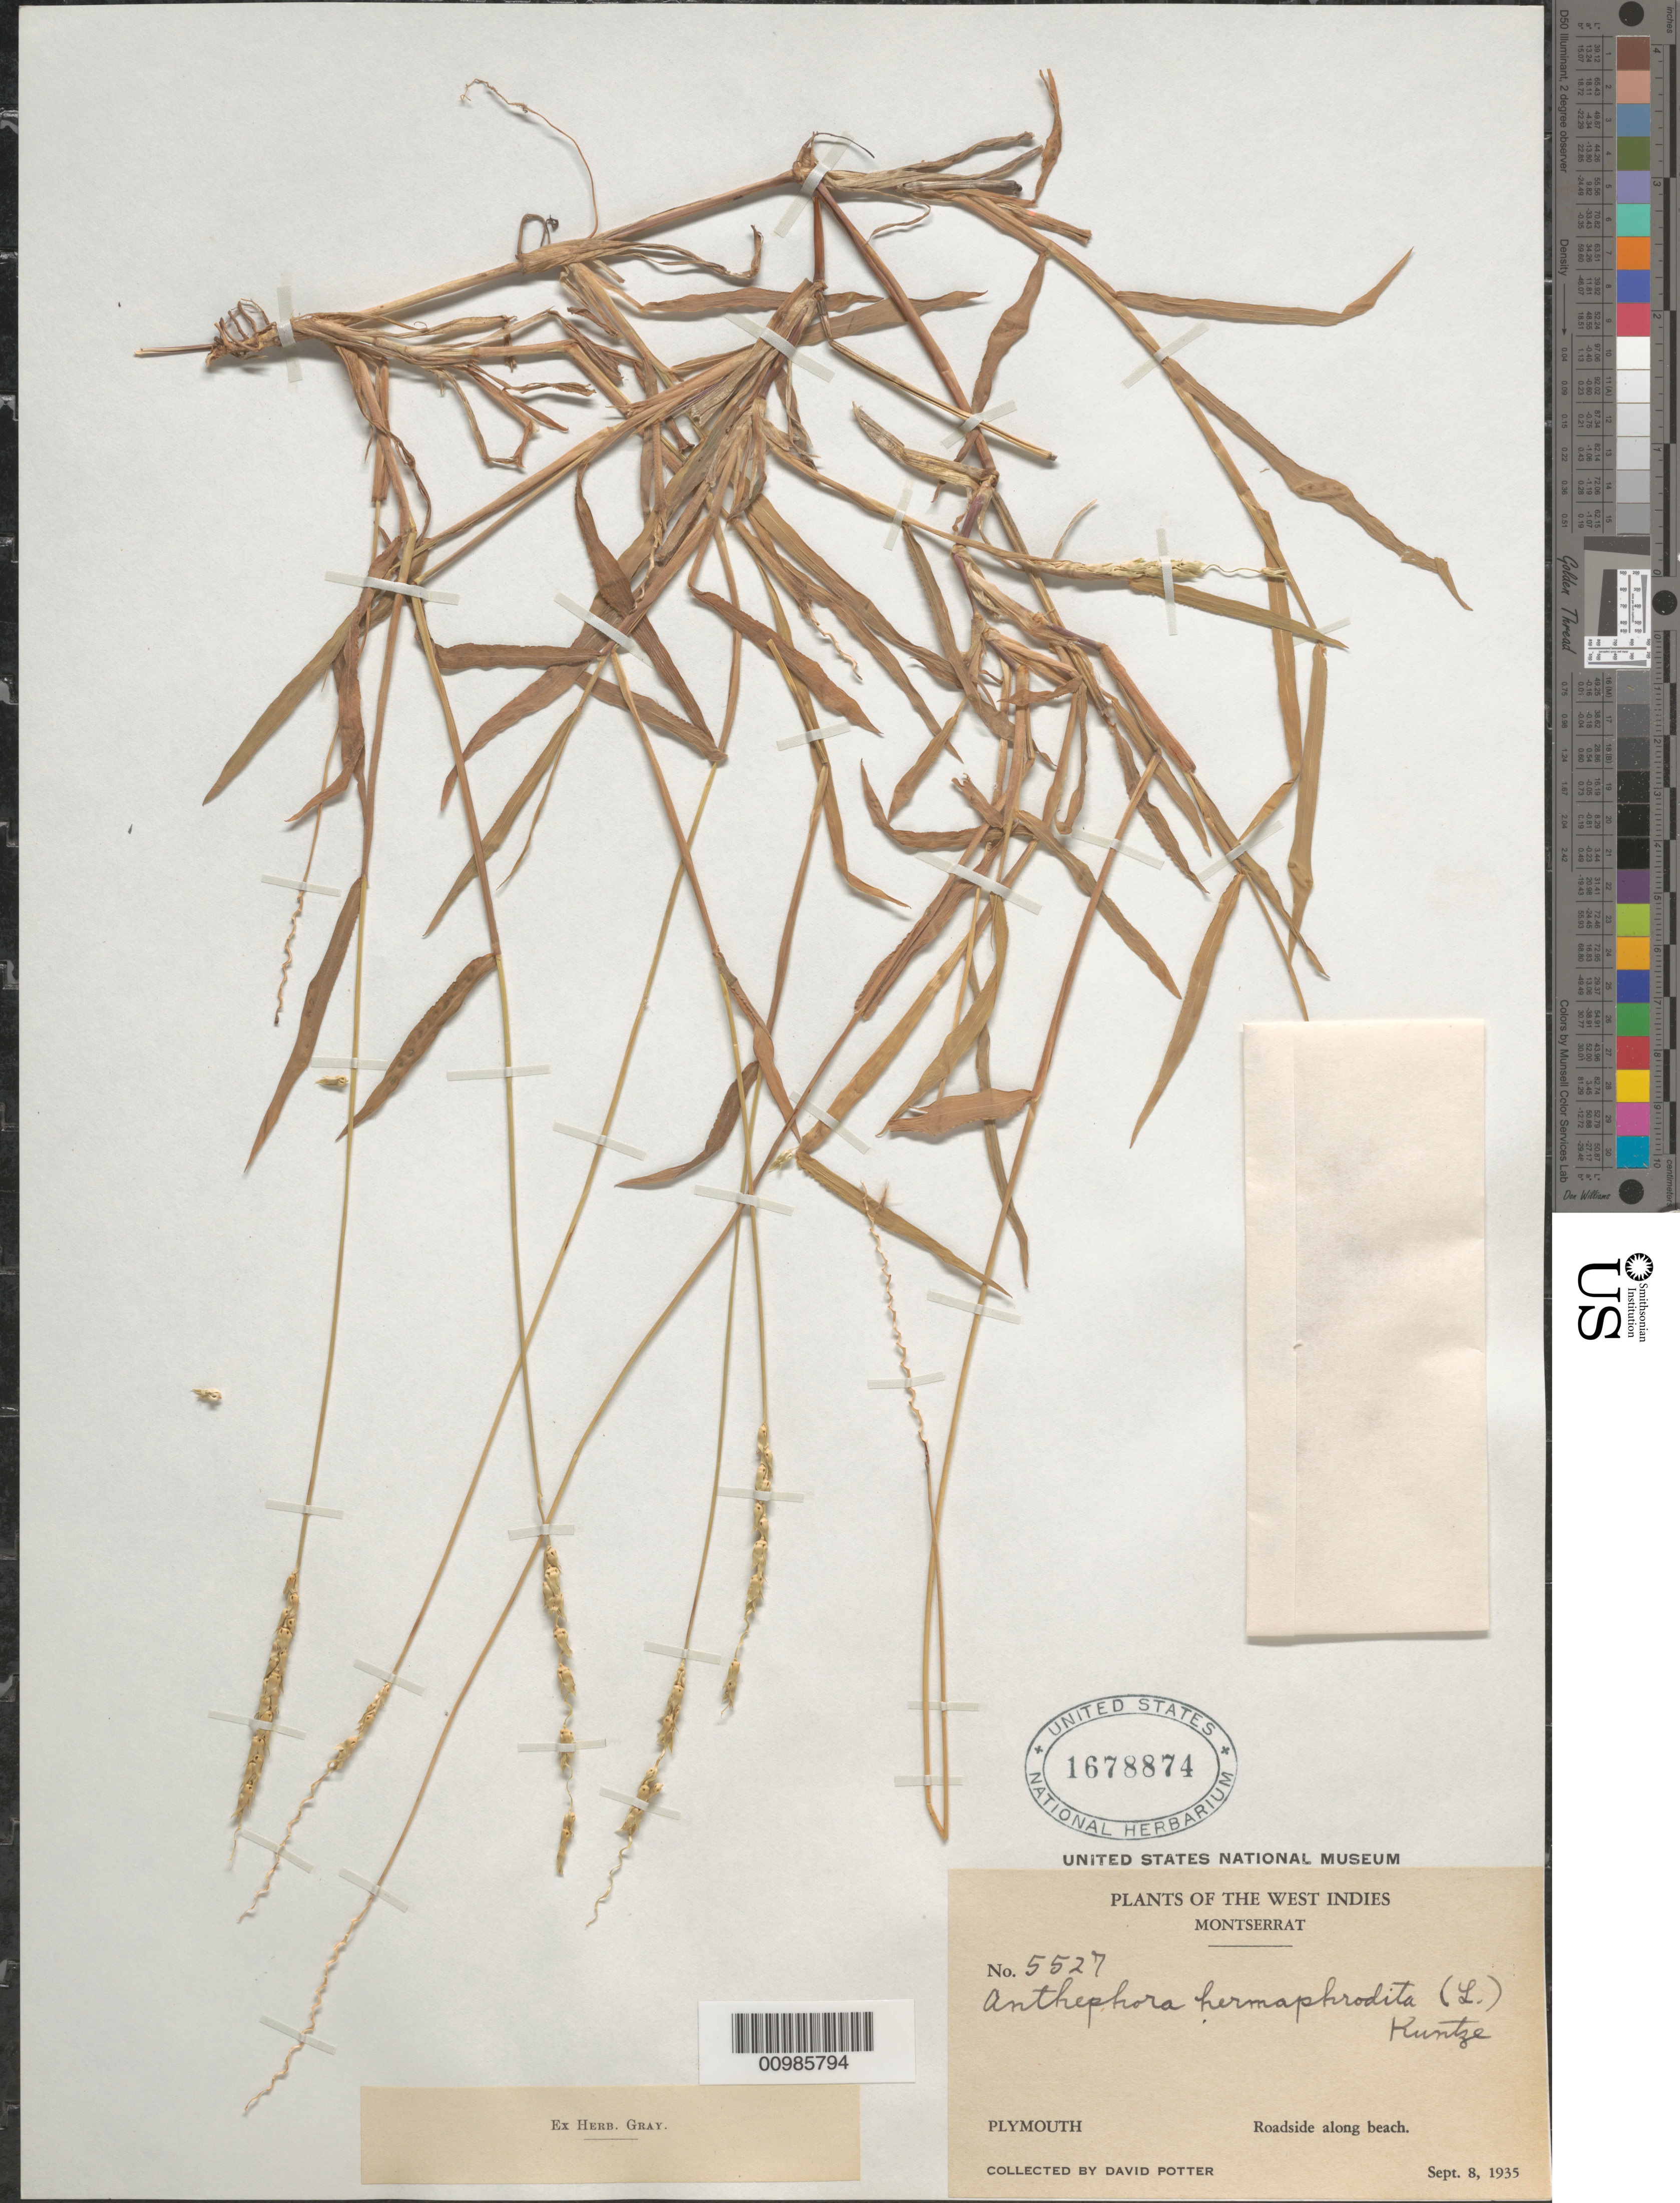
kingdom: Plantae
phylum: Tracheophyta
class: Liliopsida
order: Poales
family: Poaceae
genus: Anthephora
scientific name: Anthephora hermaphrodita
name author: (L.) Kuntze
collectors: D. Potter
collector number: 5527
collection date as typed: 08 Sep 1935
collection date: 1935-09-08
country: Montserrat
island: Montserrat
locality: Plymouth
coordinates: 0 N, 0 E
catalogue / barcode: US 1678874